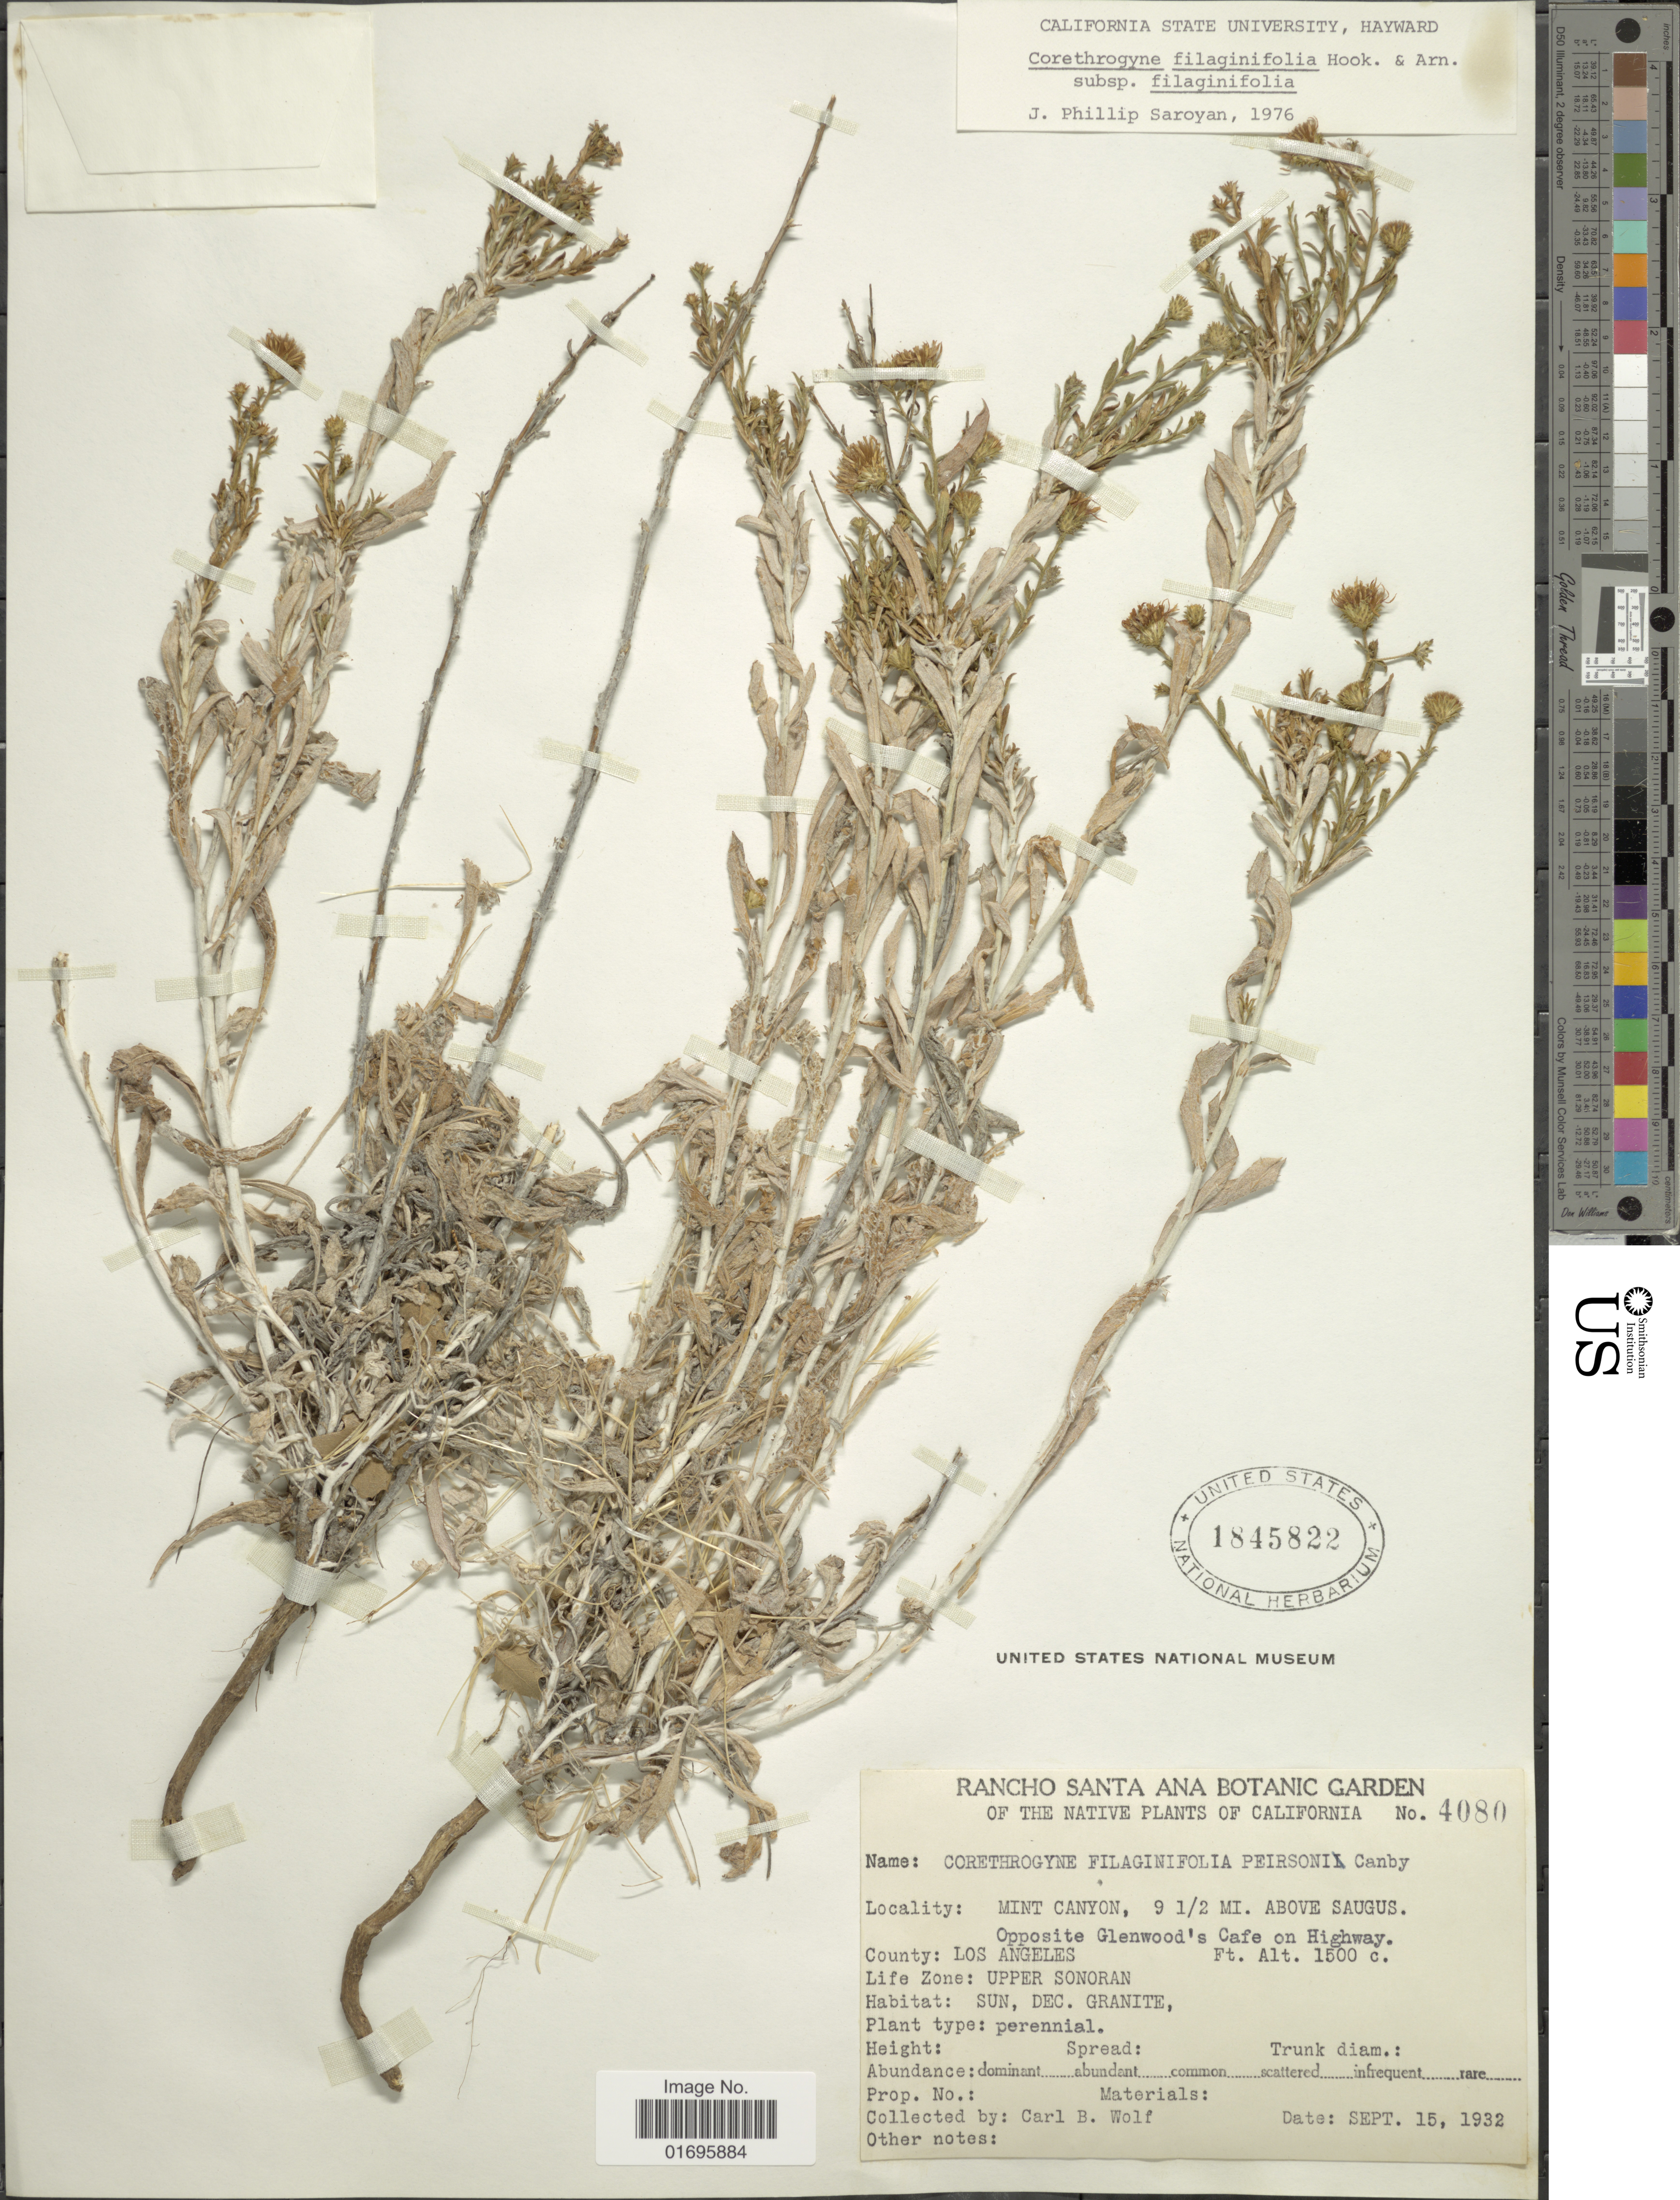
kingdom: Plantae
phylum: Tracheophyta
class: Magnoliopsida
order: Asterales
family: Asteraceae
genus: Corethrogyne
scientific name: Corethrogyne filaginifolia var. filaginifolia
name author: (Hook.) Nutt.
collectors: C. B. Wolf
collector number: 4080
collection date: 1932-09-15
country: United States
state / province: California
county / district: Los Angeles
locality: Mint Canyon, 9 1/2 Mi. above Saugus. Opposite Glenwood's Cafe on Highway. County: Los Angeles. Life Zone: Upper Sonoran.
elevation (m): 457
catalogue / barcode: US 1845822